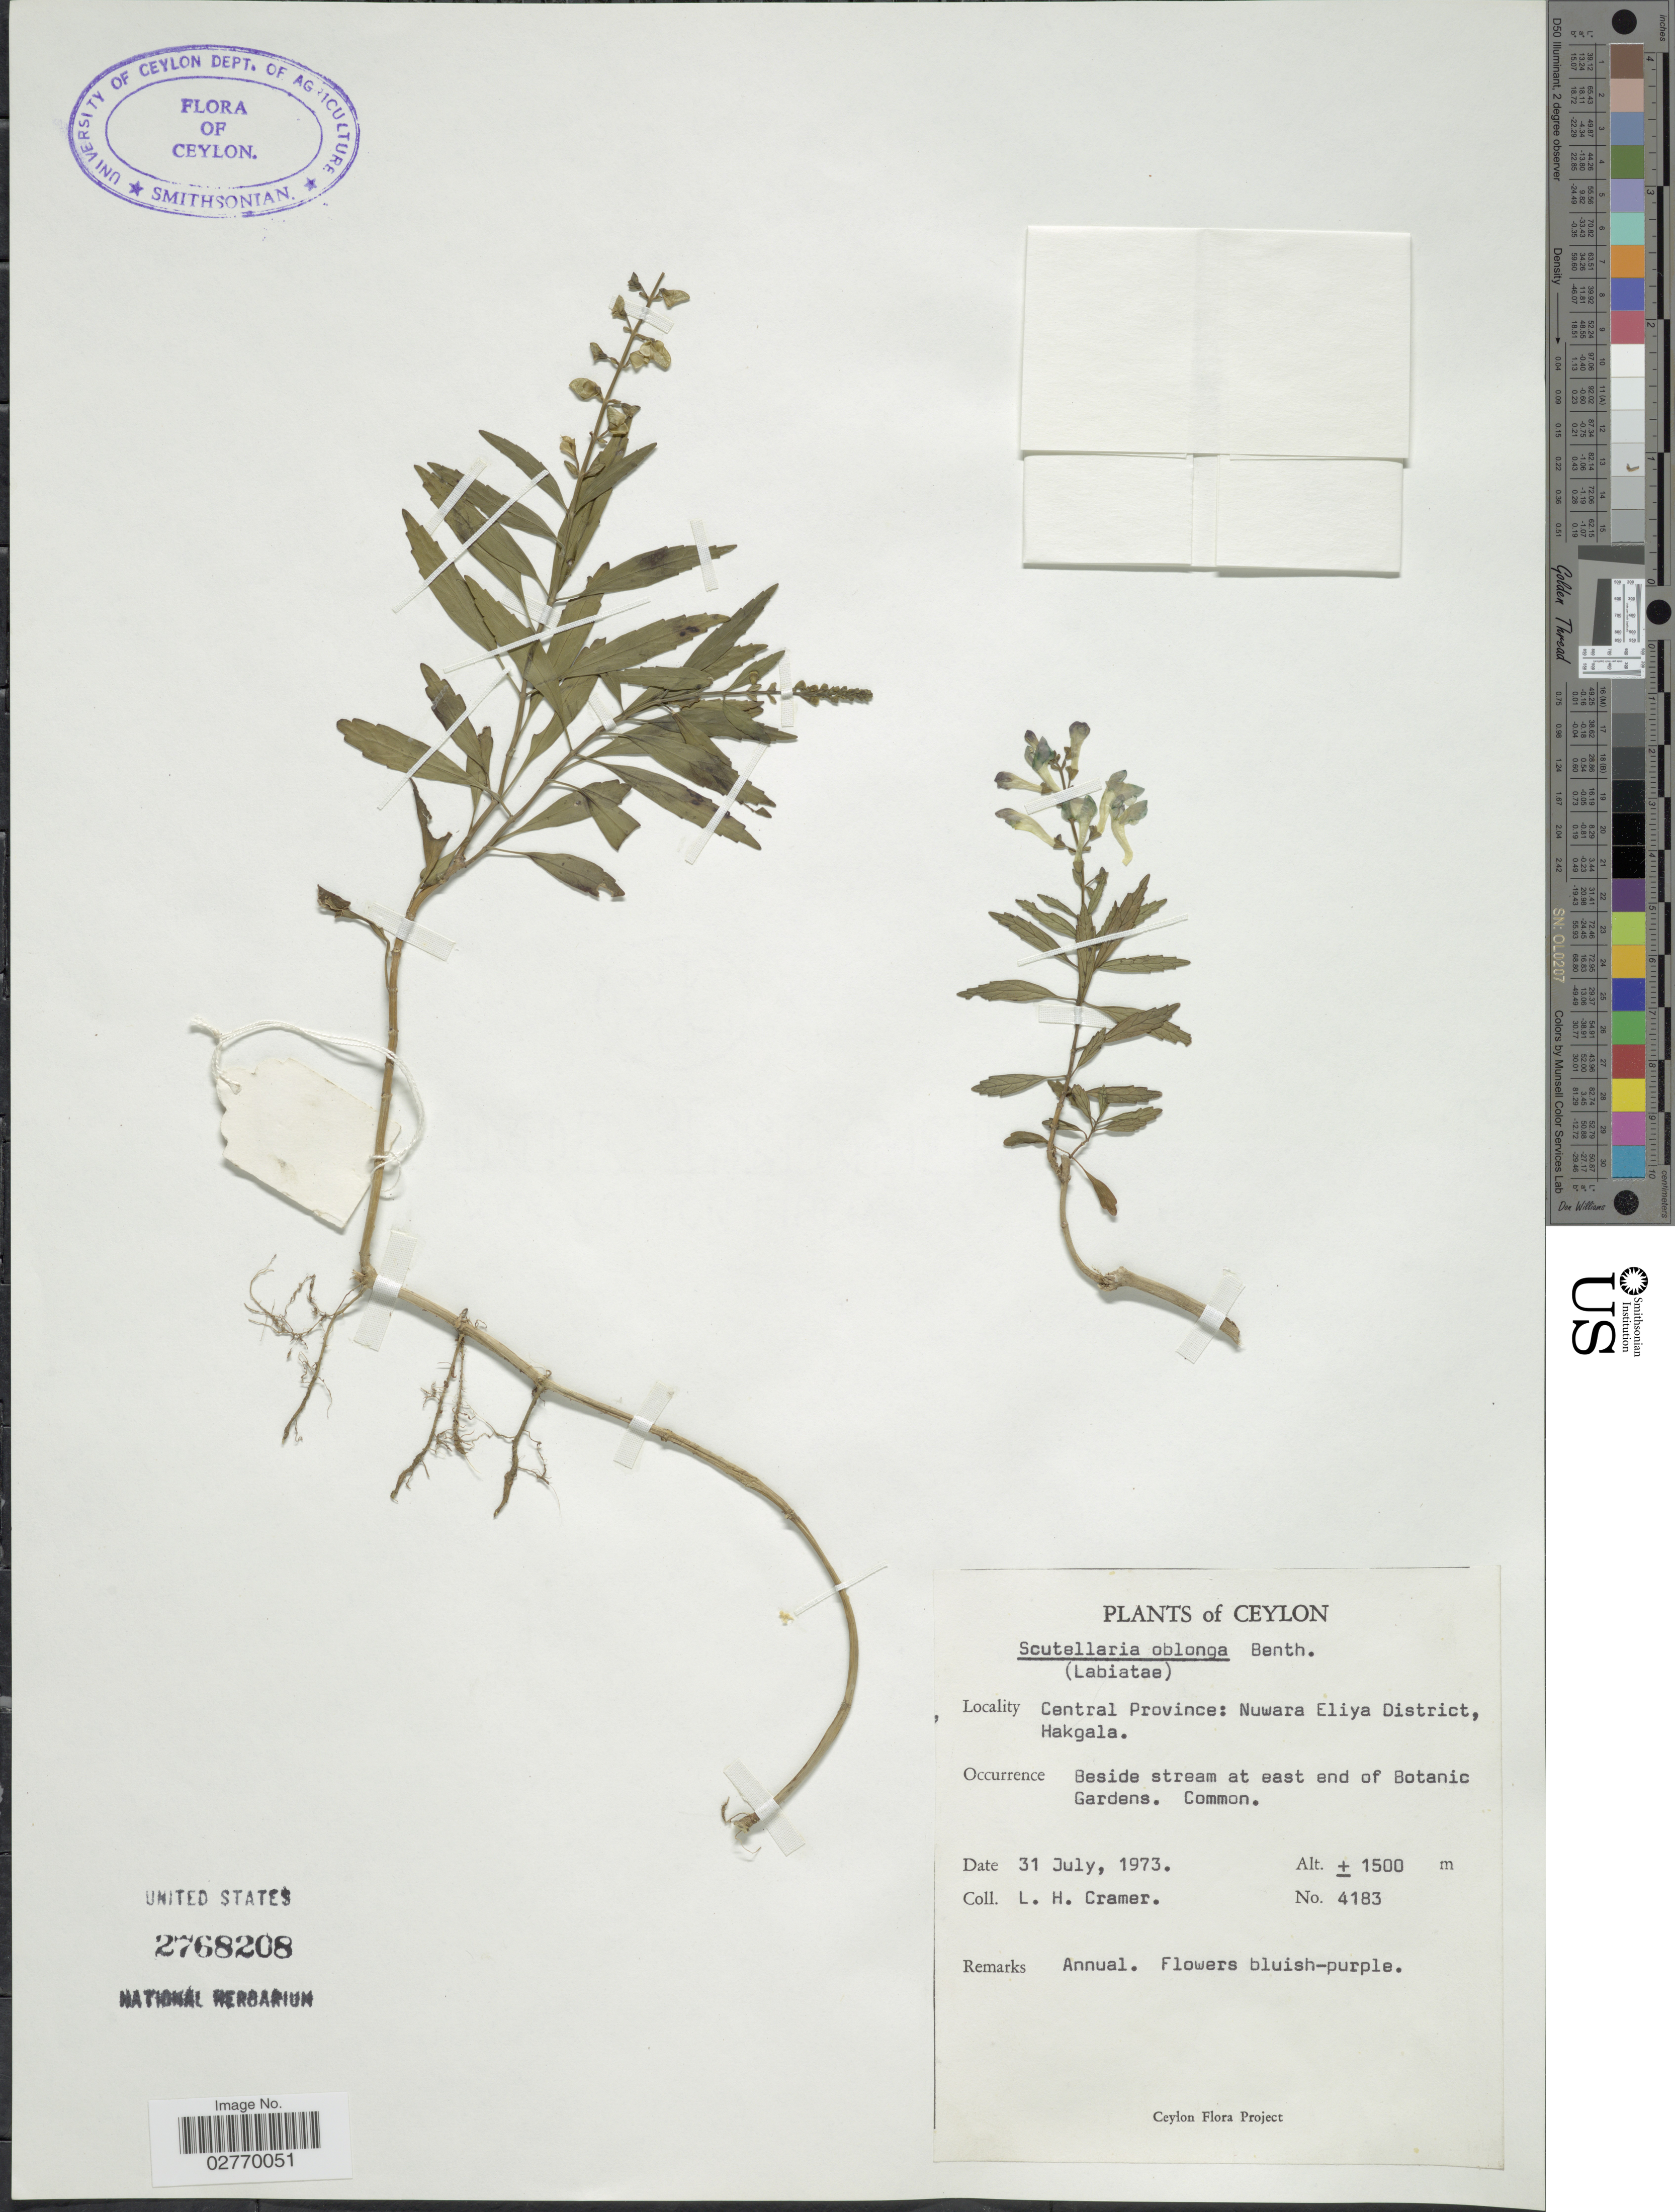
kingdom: Plantae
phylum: Tracheophyta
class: Magnoliopsida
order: Lamiales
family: Lamiaceae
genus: Scutellaria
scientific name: Scutellaria oblonga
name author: Benth.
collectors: L. H. Cramer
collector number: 4183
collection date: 1973-07-31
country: Sri Lanka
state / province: Central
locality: Ceylon. Central Province: Nuwara Eliya District, Hakgala.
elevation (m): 1500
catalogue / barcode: US 2768208